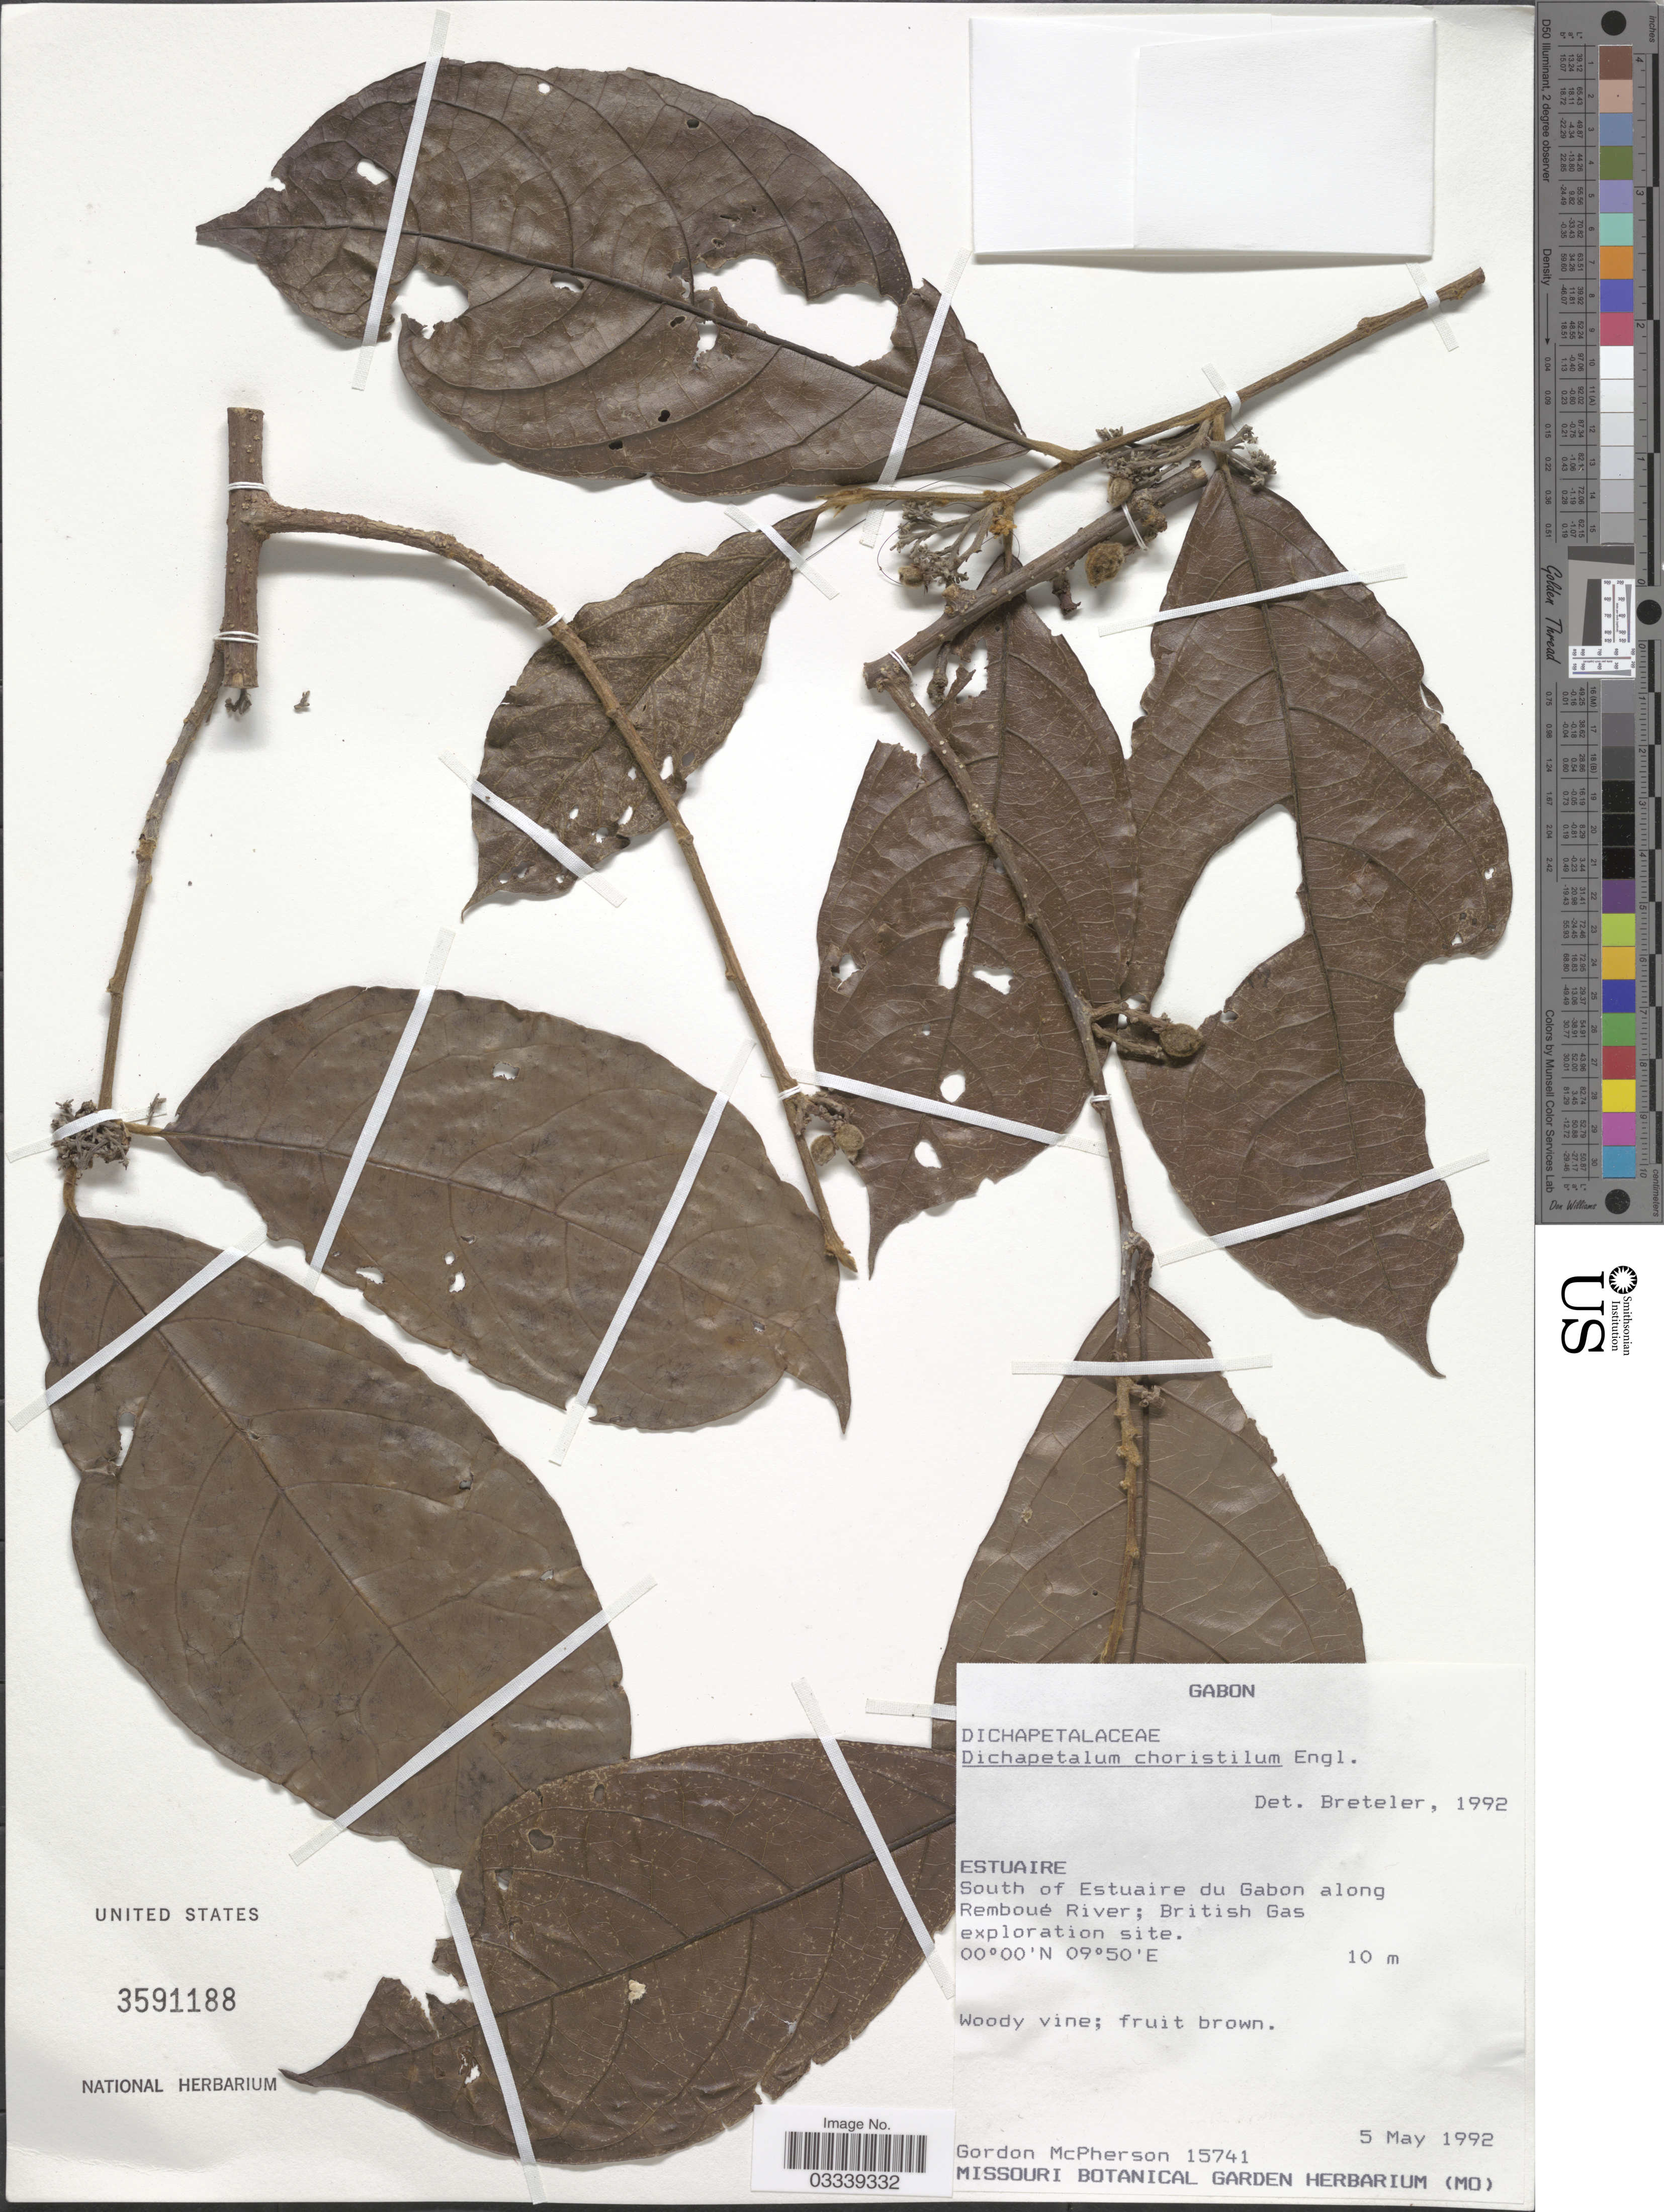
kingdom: Plantae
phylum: Tracheophyta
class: Magnoliopsida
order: Malpighiales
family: Dichapetalaceae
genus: Dichapetalum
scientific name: Dichapetalum choristilum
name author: Engl.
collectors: G. D. McPherson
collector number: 15741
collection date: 1992-05-05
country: Gabon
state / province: Estuaire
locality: South of Estuaire du Gabon along Remboué River; British Gas exploration site.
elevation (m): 10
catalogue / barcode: US 3591188